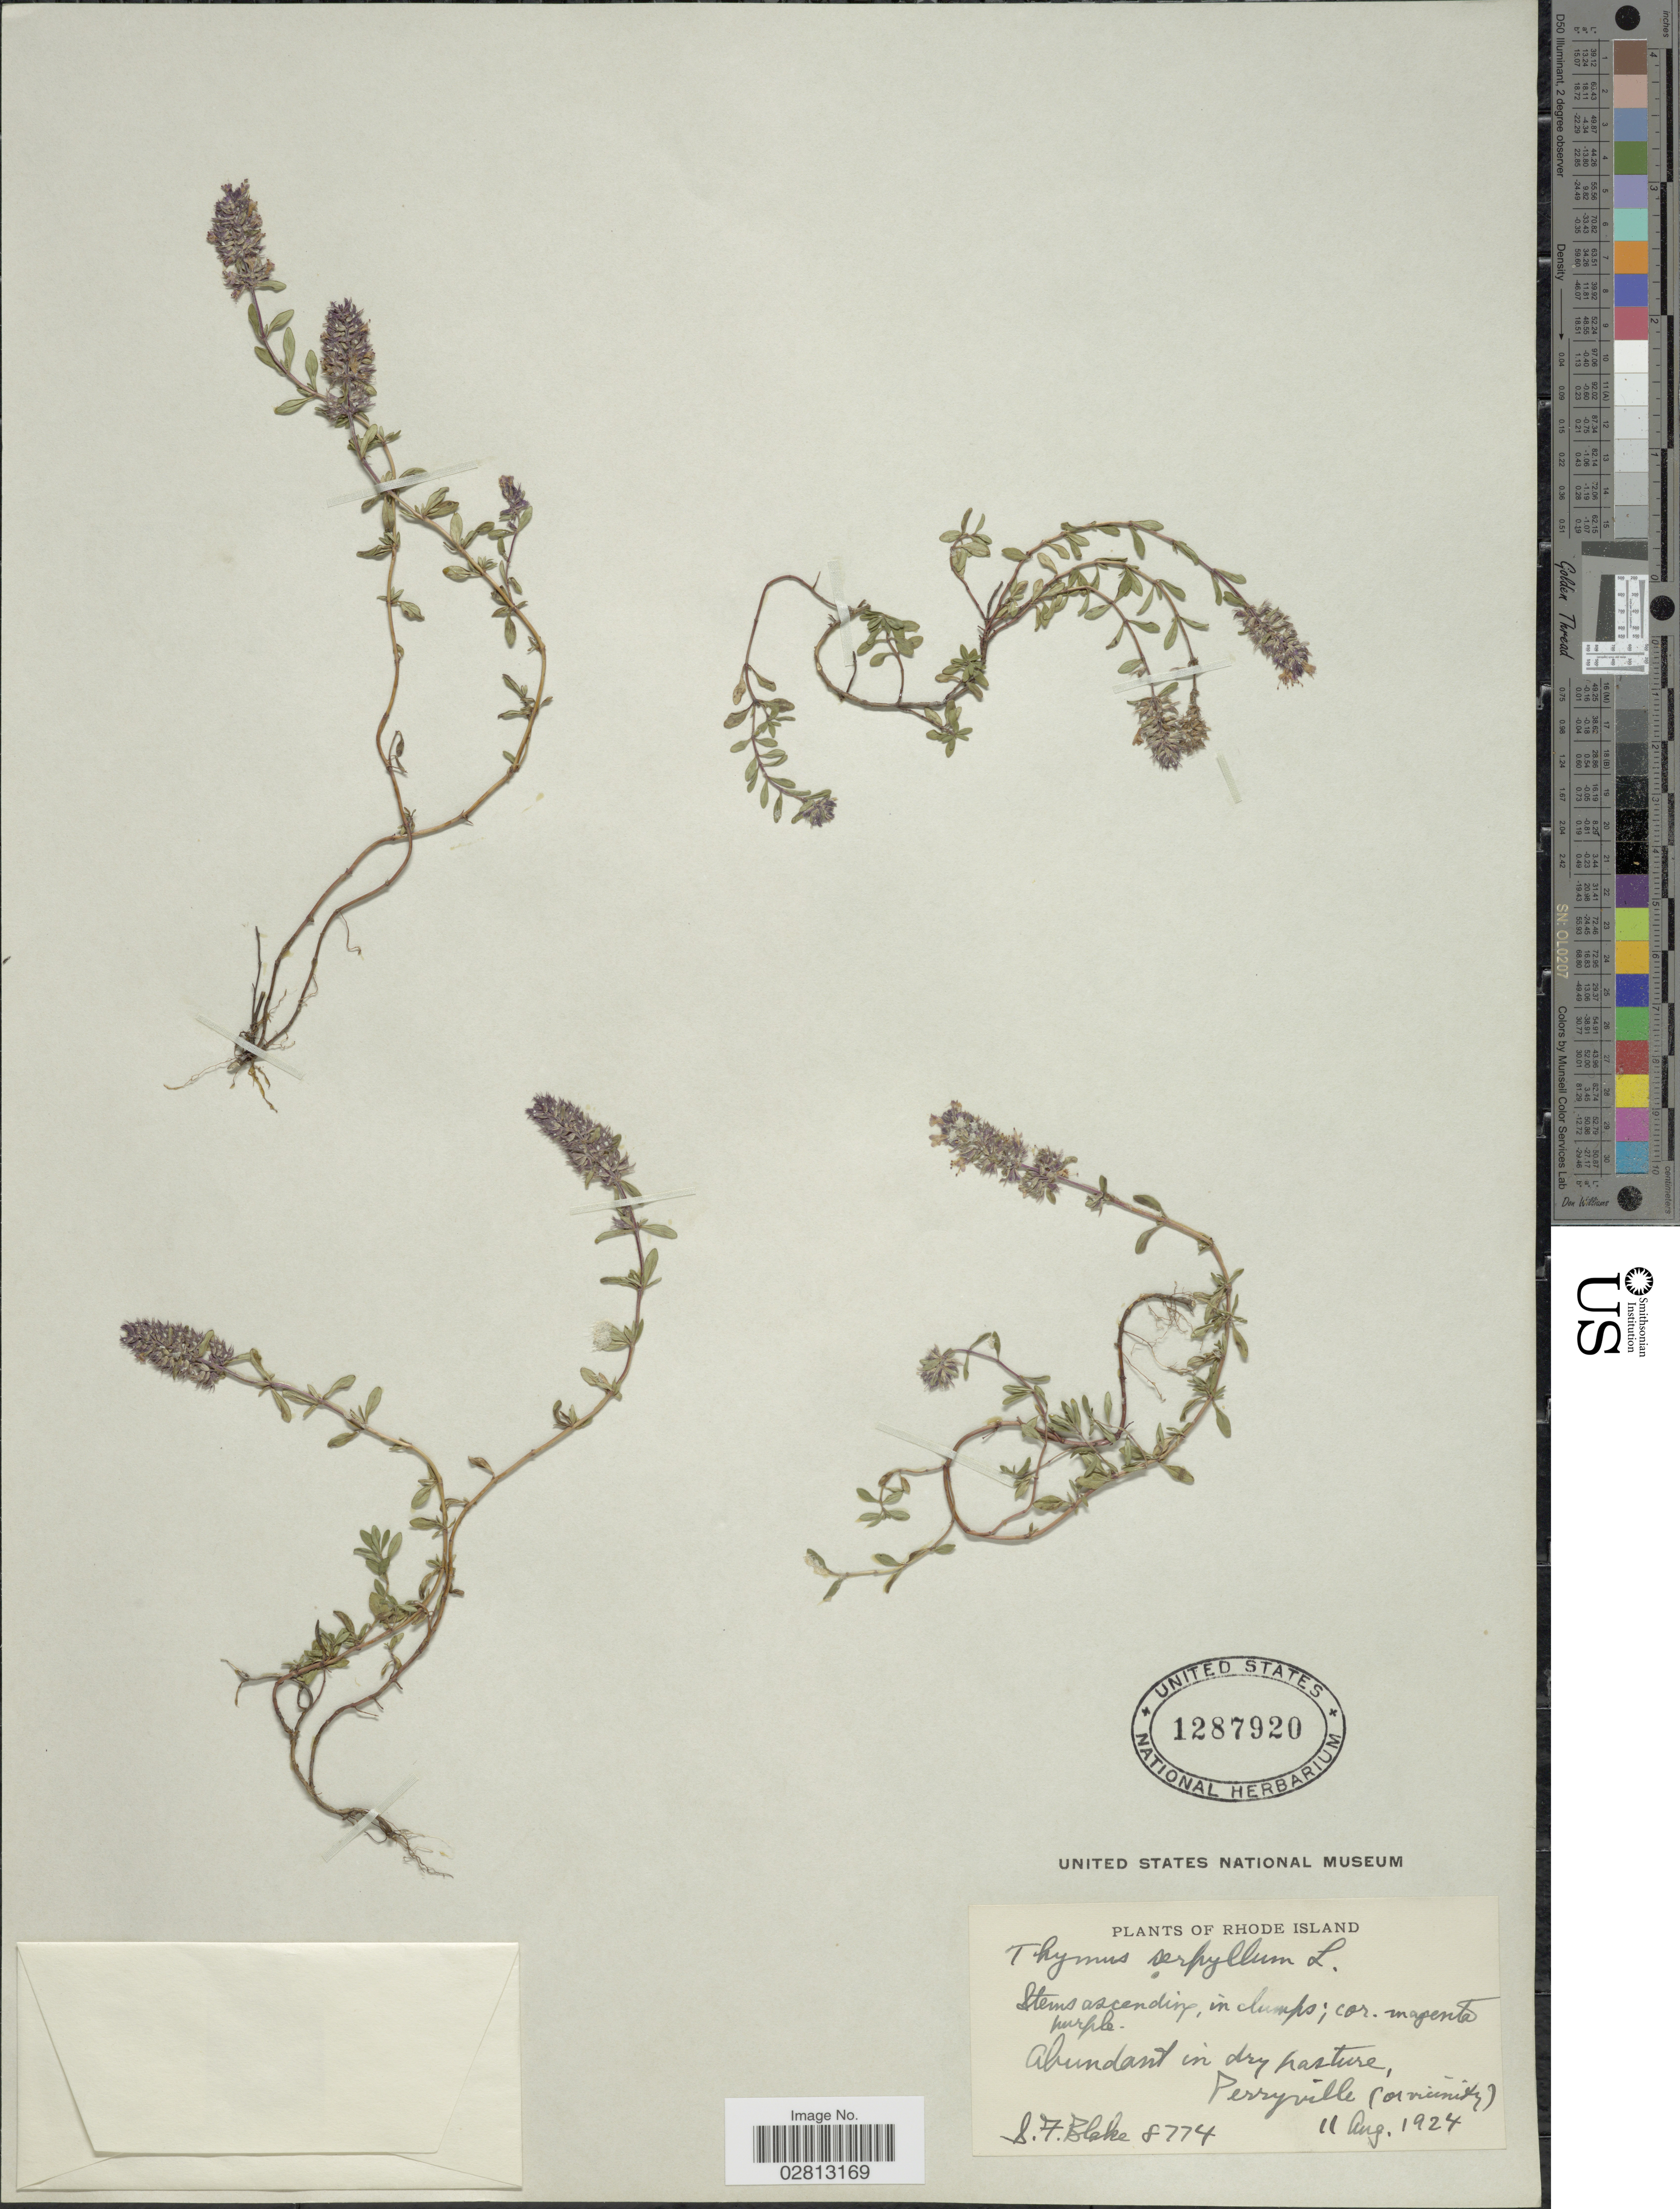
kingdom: Plantae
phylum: Tracheophyta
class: Magnoliopsida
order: Lamiales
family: Lamiaceae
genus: Thymus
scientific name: Thymus serpyllum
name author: L.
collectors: S. Blake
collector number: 8774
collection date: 1924-08-11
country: United States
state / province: Rhode Island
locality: Abundant in dry pasture, Perryville (or vicinity).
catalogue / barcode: US 1287920